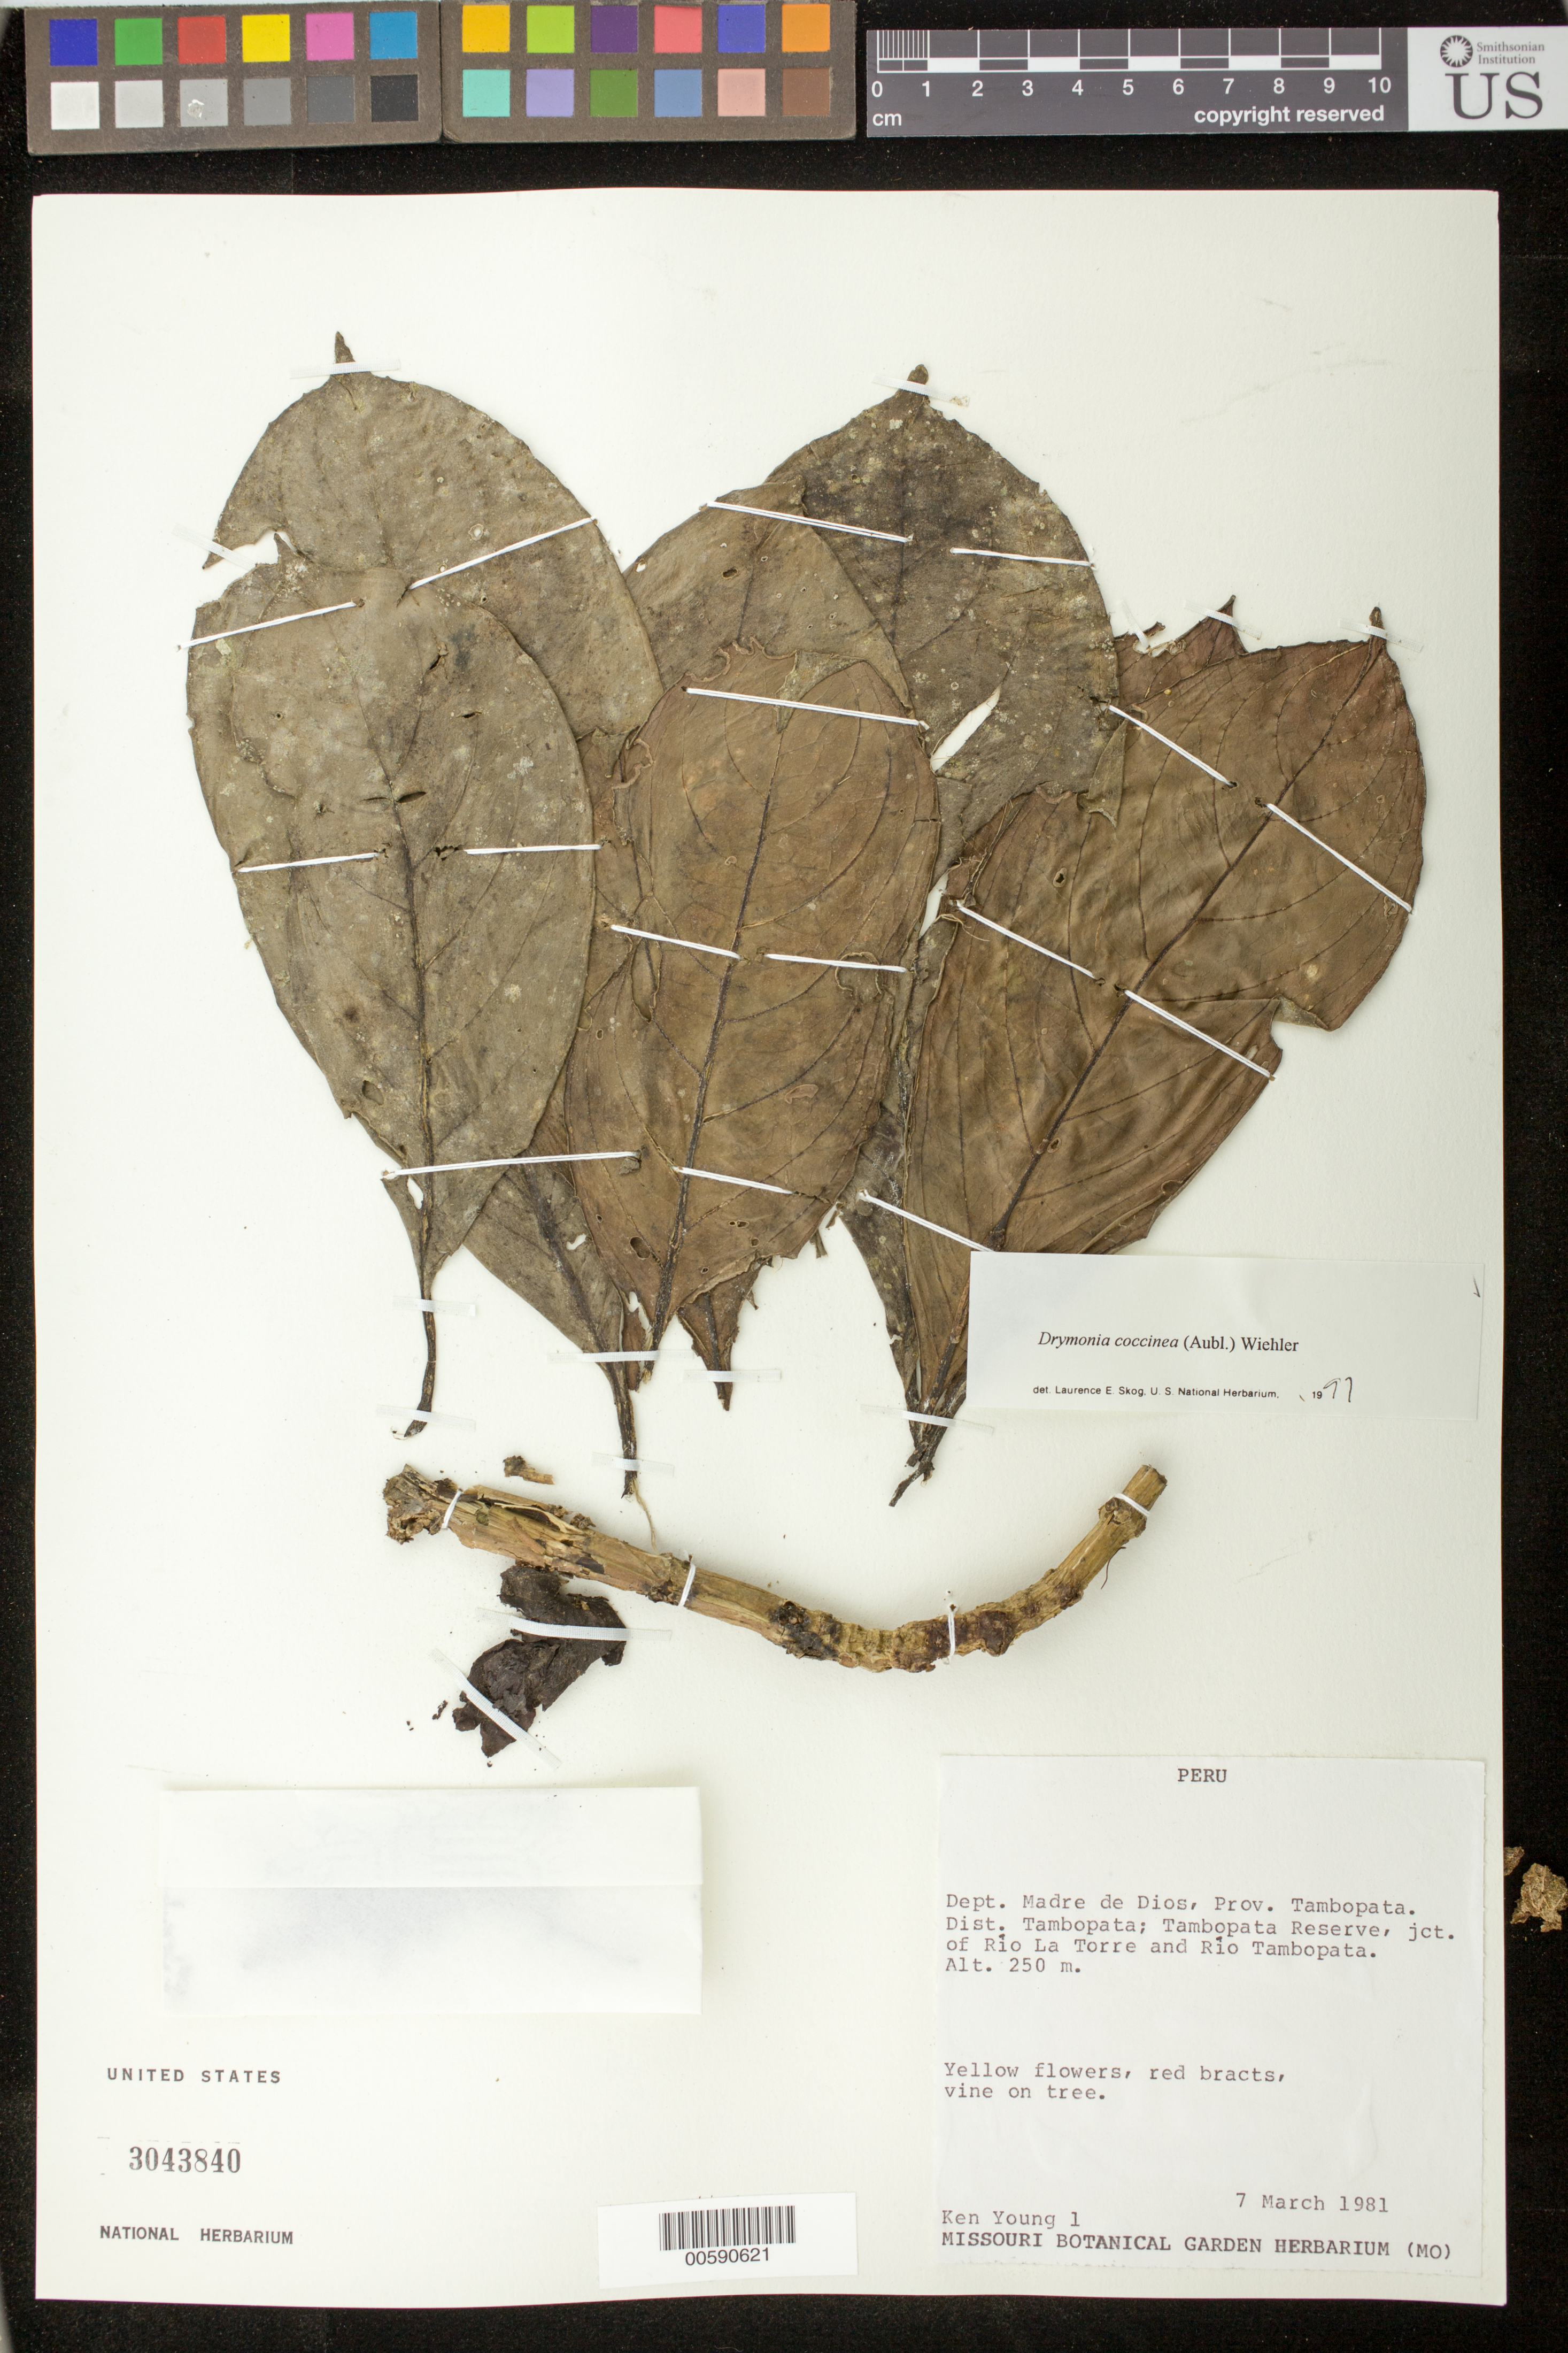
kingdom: Plantae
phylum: Tracheophyta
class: Magnoliopsida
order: Lamiales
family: Gesneriaceae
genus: Drymonia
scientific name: Drymonia coccinea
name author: (Aubl.) Wiehler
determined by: Skog, Laurence E.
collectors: K. Young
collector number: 1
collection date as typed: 07 Mar 1981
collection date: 1981-03-07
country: Peru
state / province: Madre de Dios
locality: Prov. Tambopata, Dtto. Tambopata; Tambopata Reserve, jct. of Río La Torre and Río Tambopata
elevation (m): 250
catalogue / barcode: US 3043840